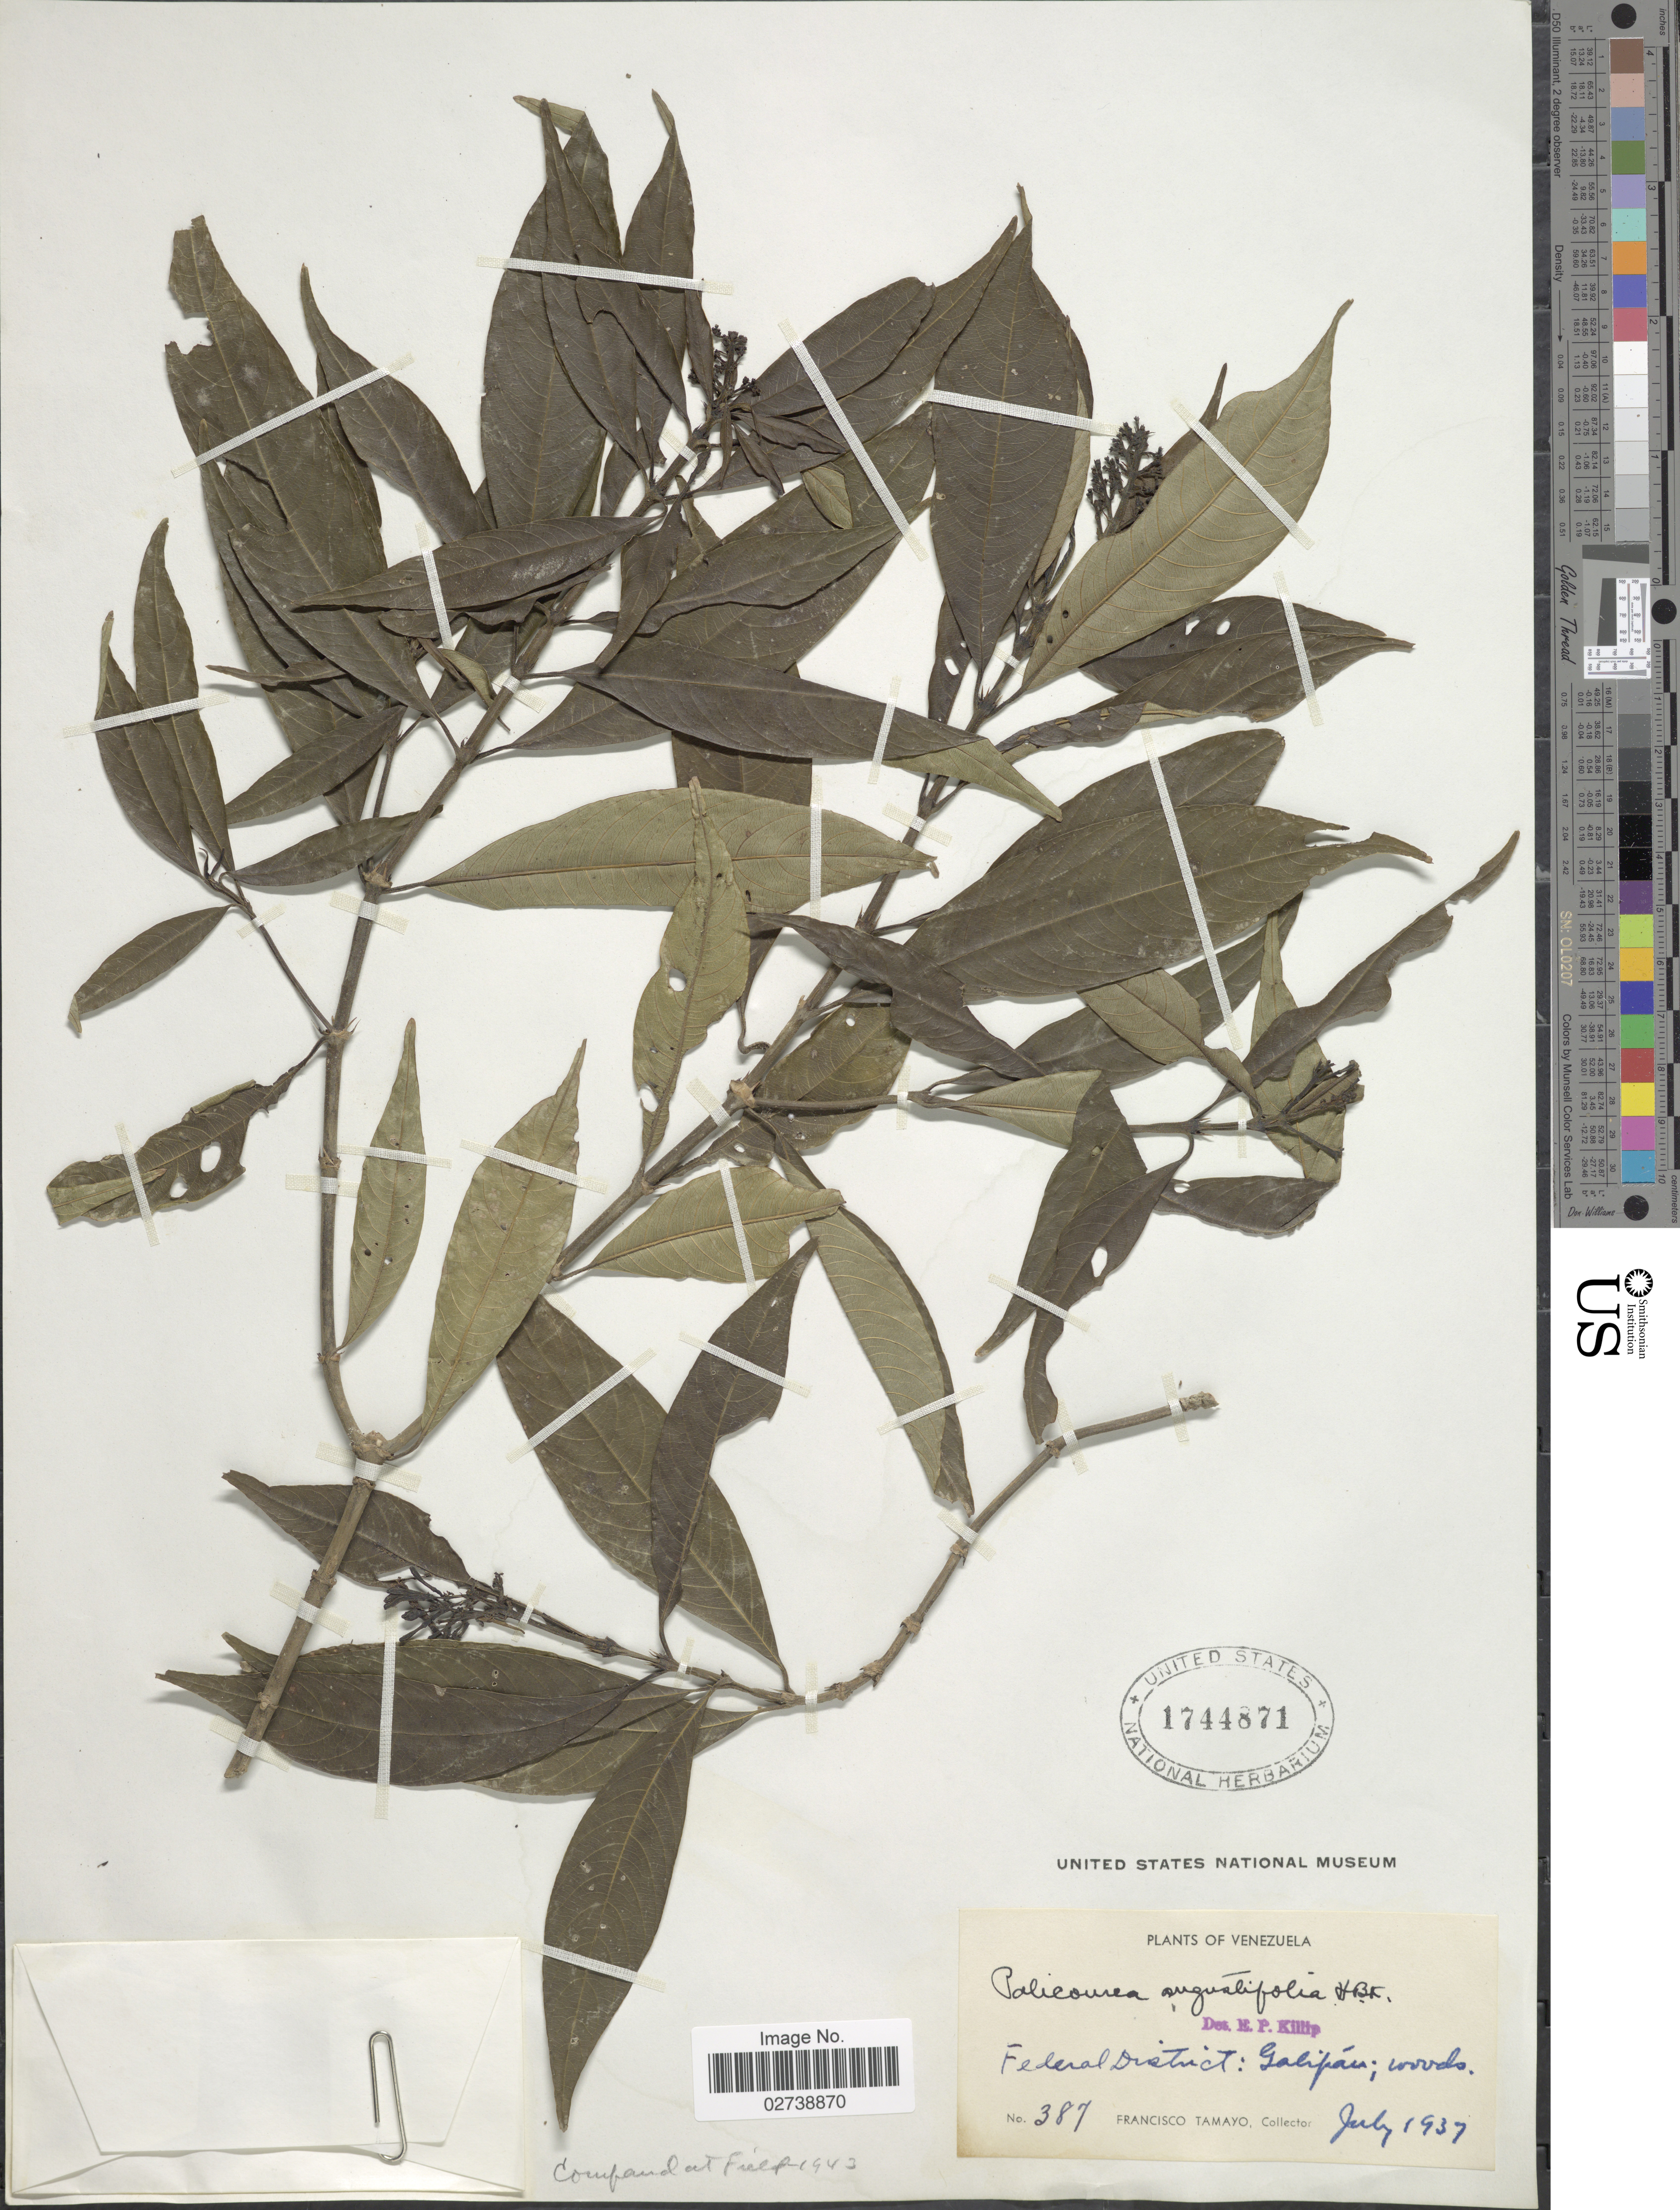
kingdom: Plantae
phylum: Tracheophyta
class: Magnoliopsida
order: Gentianales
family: Rubiaceae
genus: Palicourea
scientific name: Palicourea angustifolia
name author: Kunth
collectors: F. Tamayo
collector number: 387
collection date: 1937-07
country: Venezuela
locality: Federal District: Galipan; woods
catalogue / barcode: US 1744871